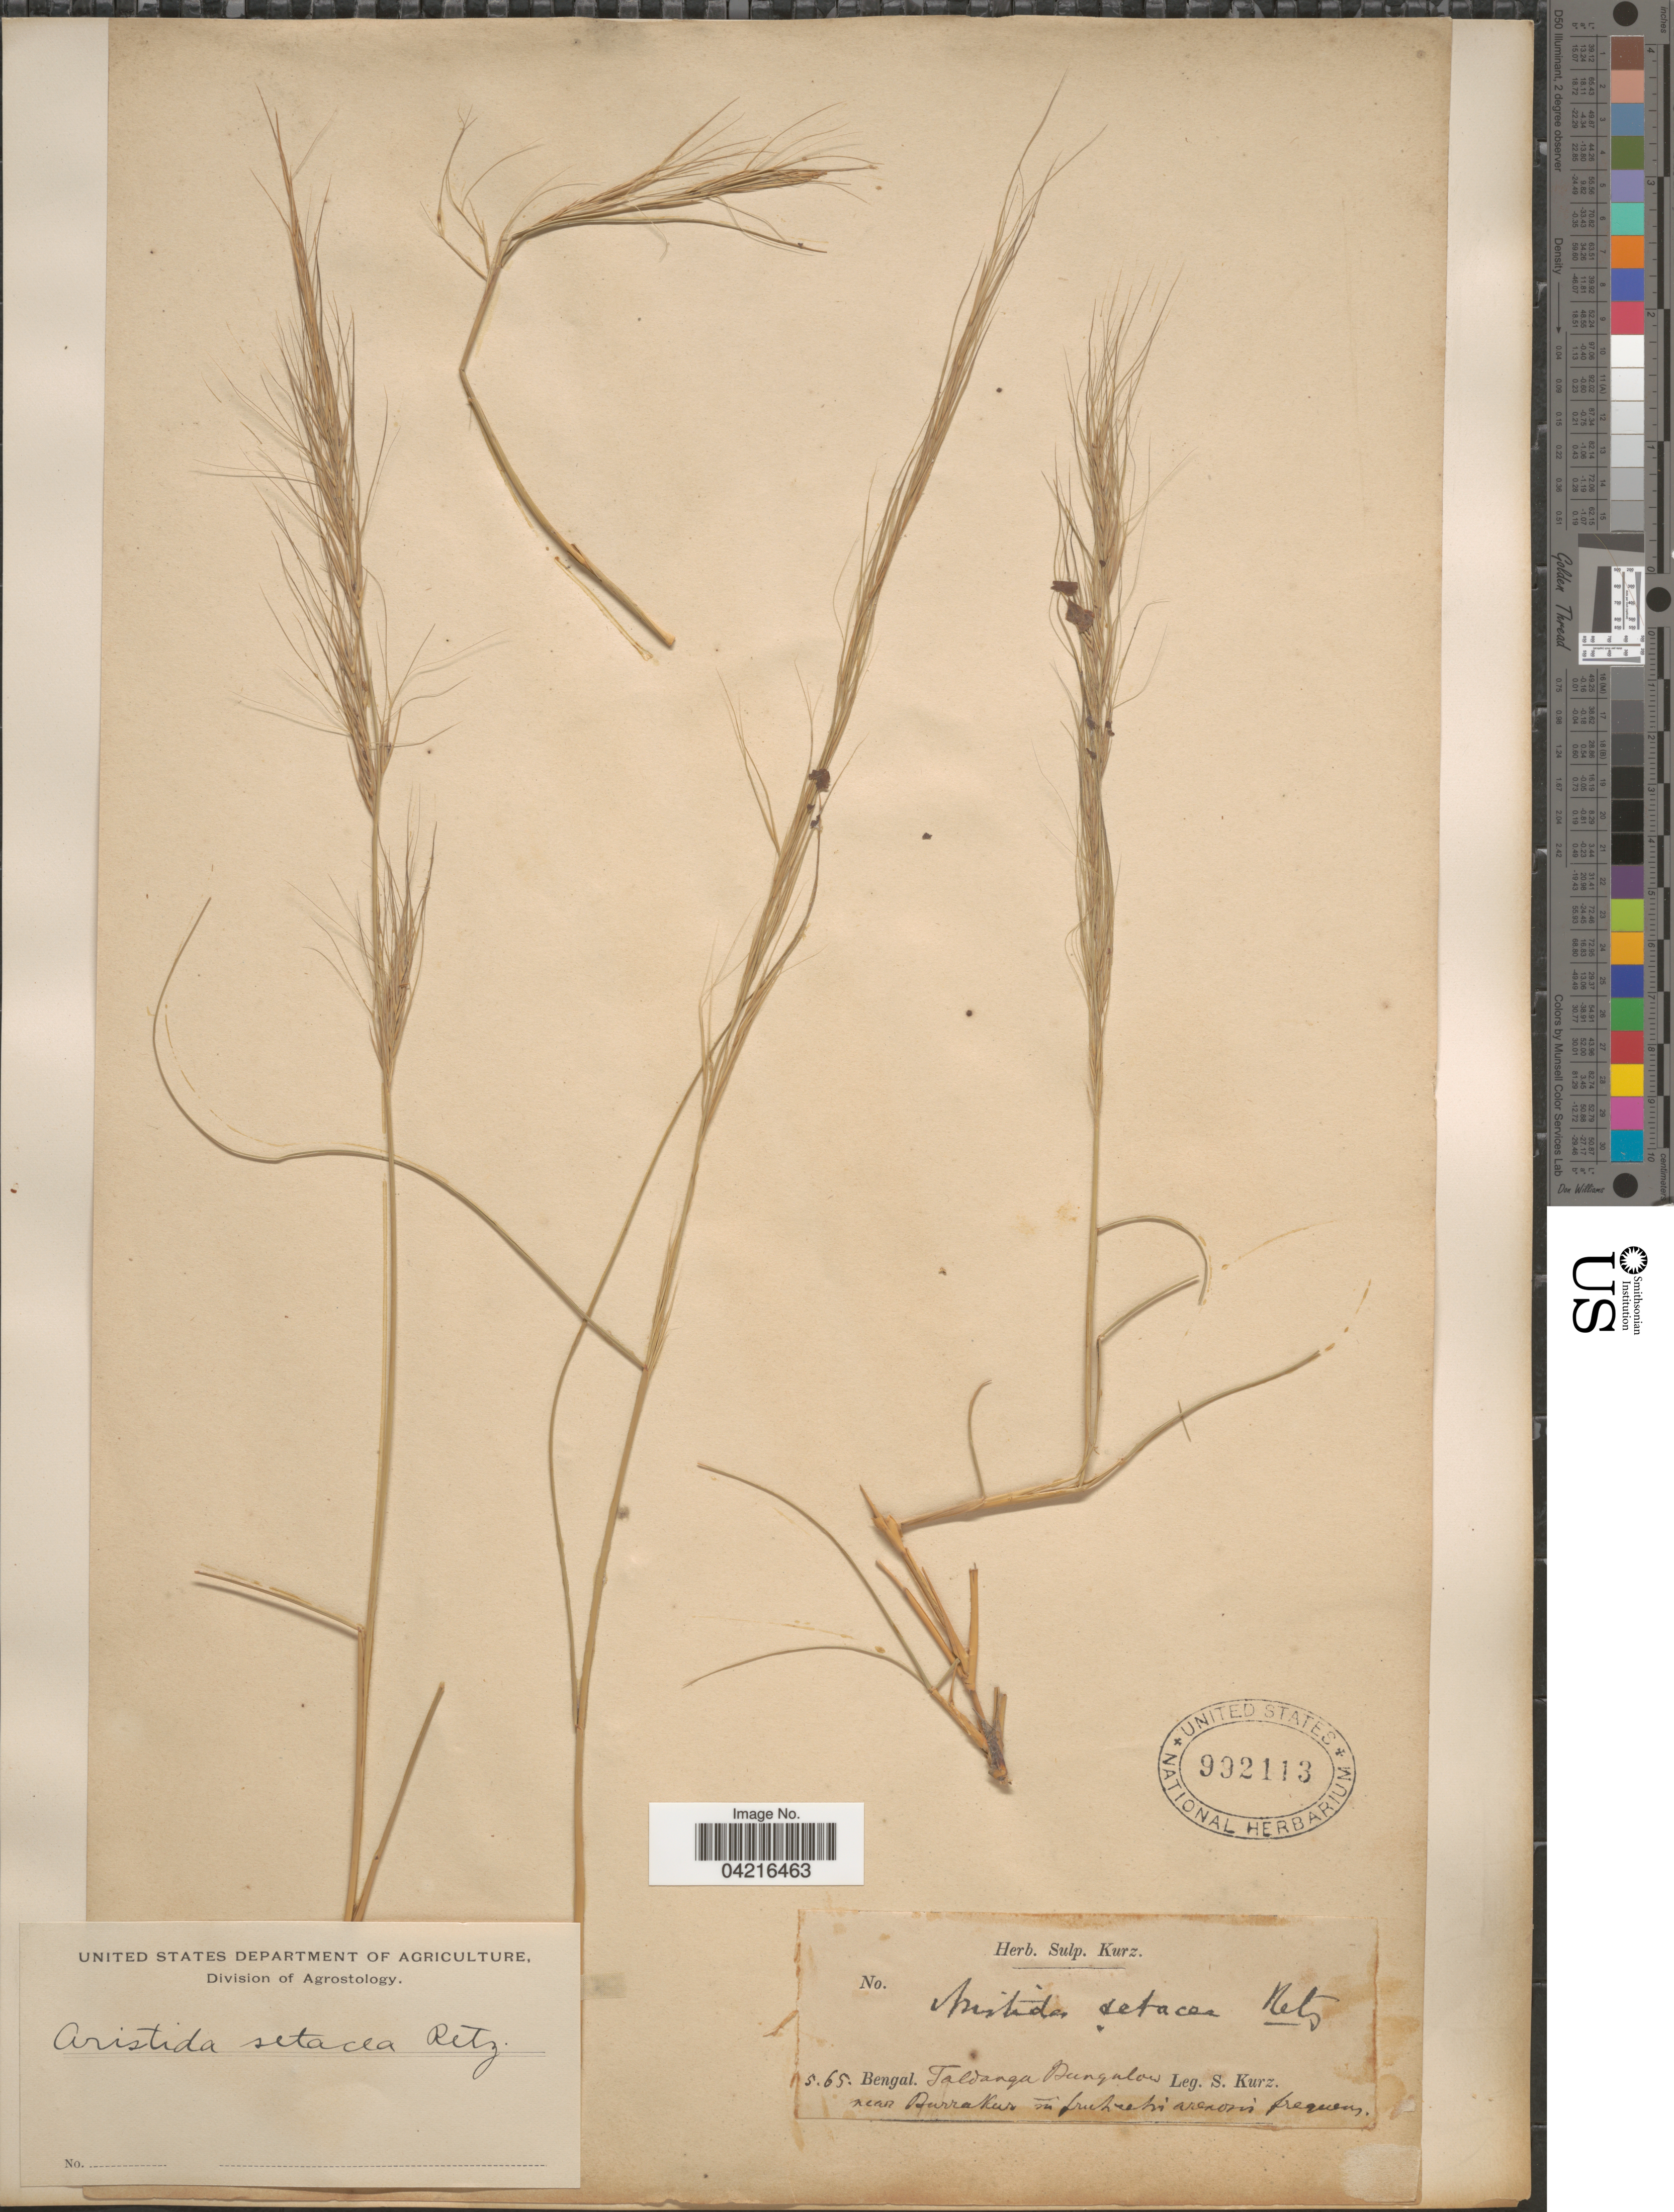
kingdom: Plantae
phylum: Tracheophyta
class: Liliopsida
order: Poales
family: Poaceae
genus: Aristida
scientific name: Aristida setacea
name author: Retz.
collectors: S. Kurz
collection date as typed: Transcribed d/m/y: /5/65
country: India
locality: Bengal. Taldanga Bungalow near Burrakur.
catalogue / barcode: US 992113